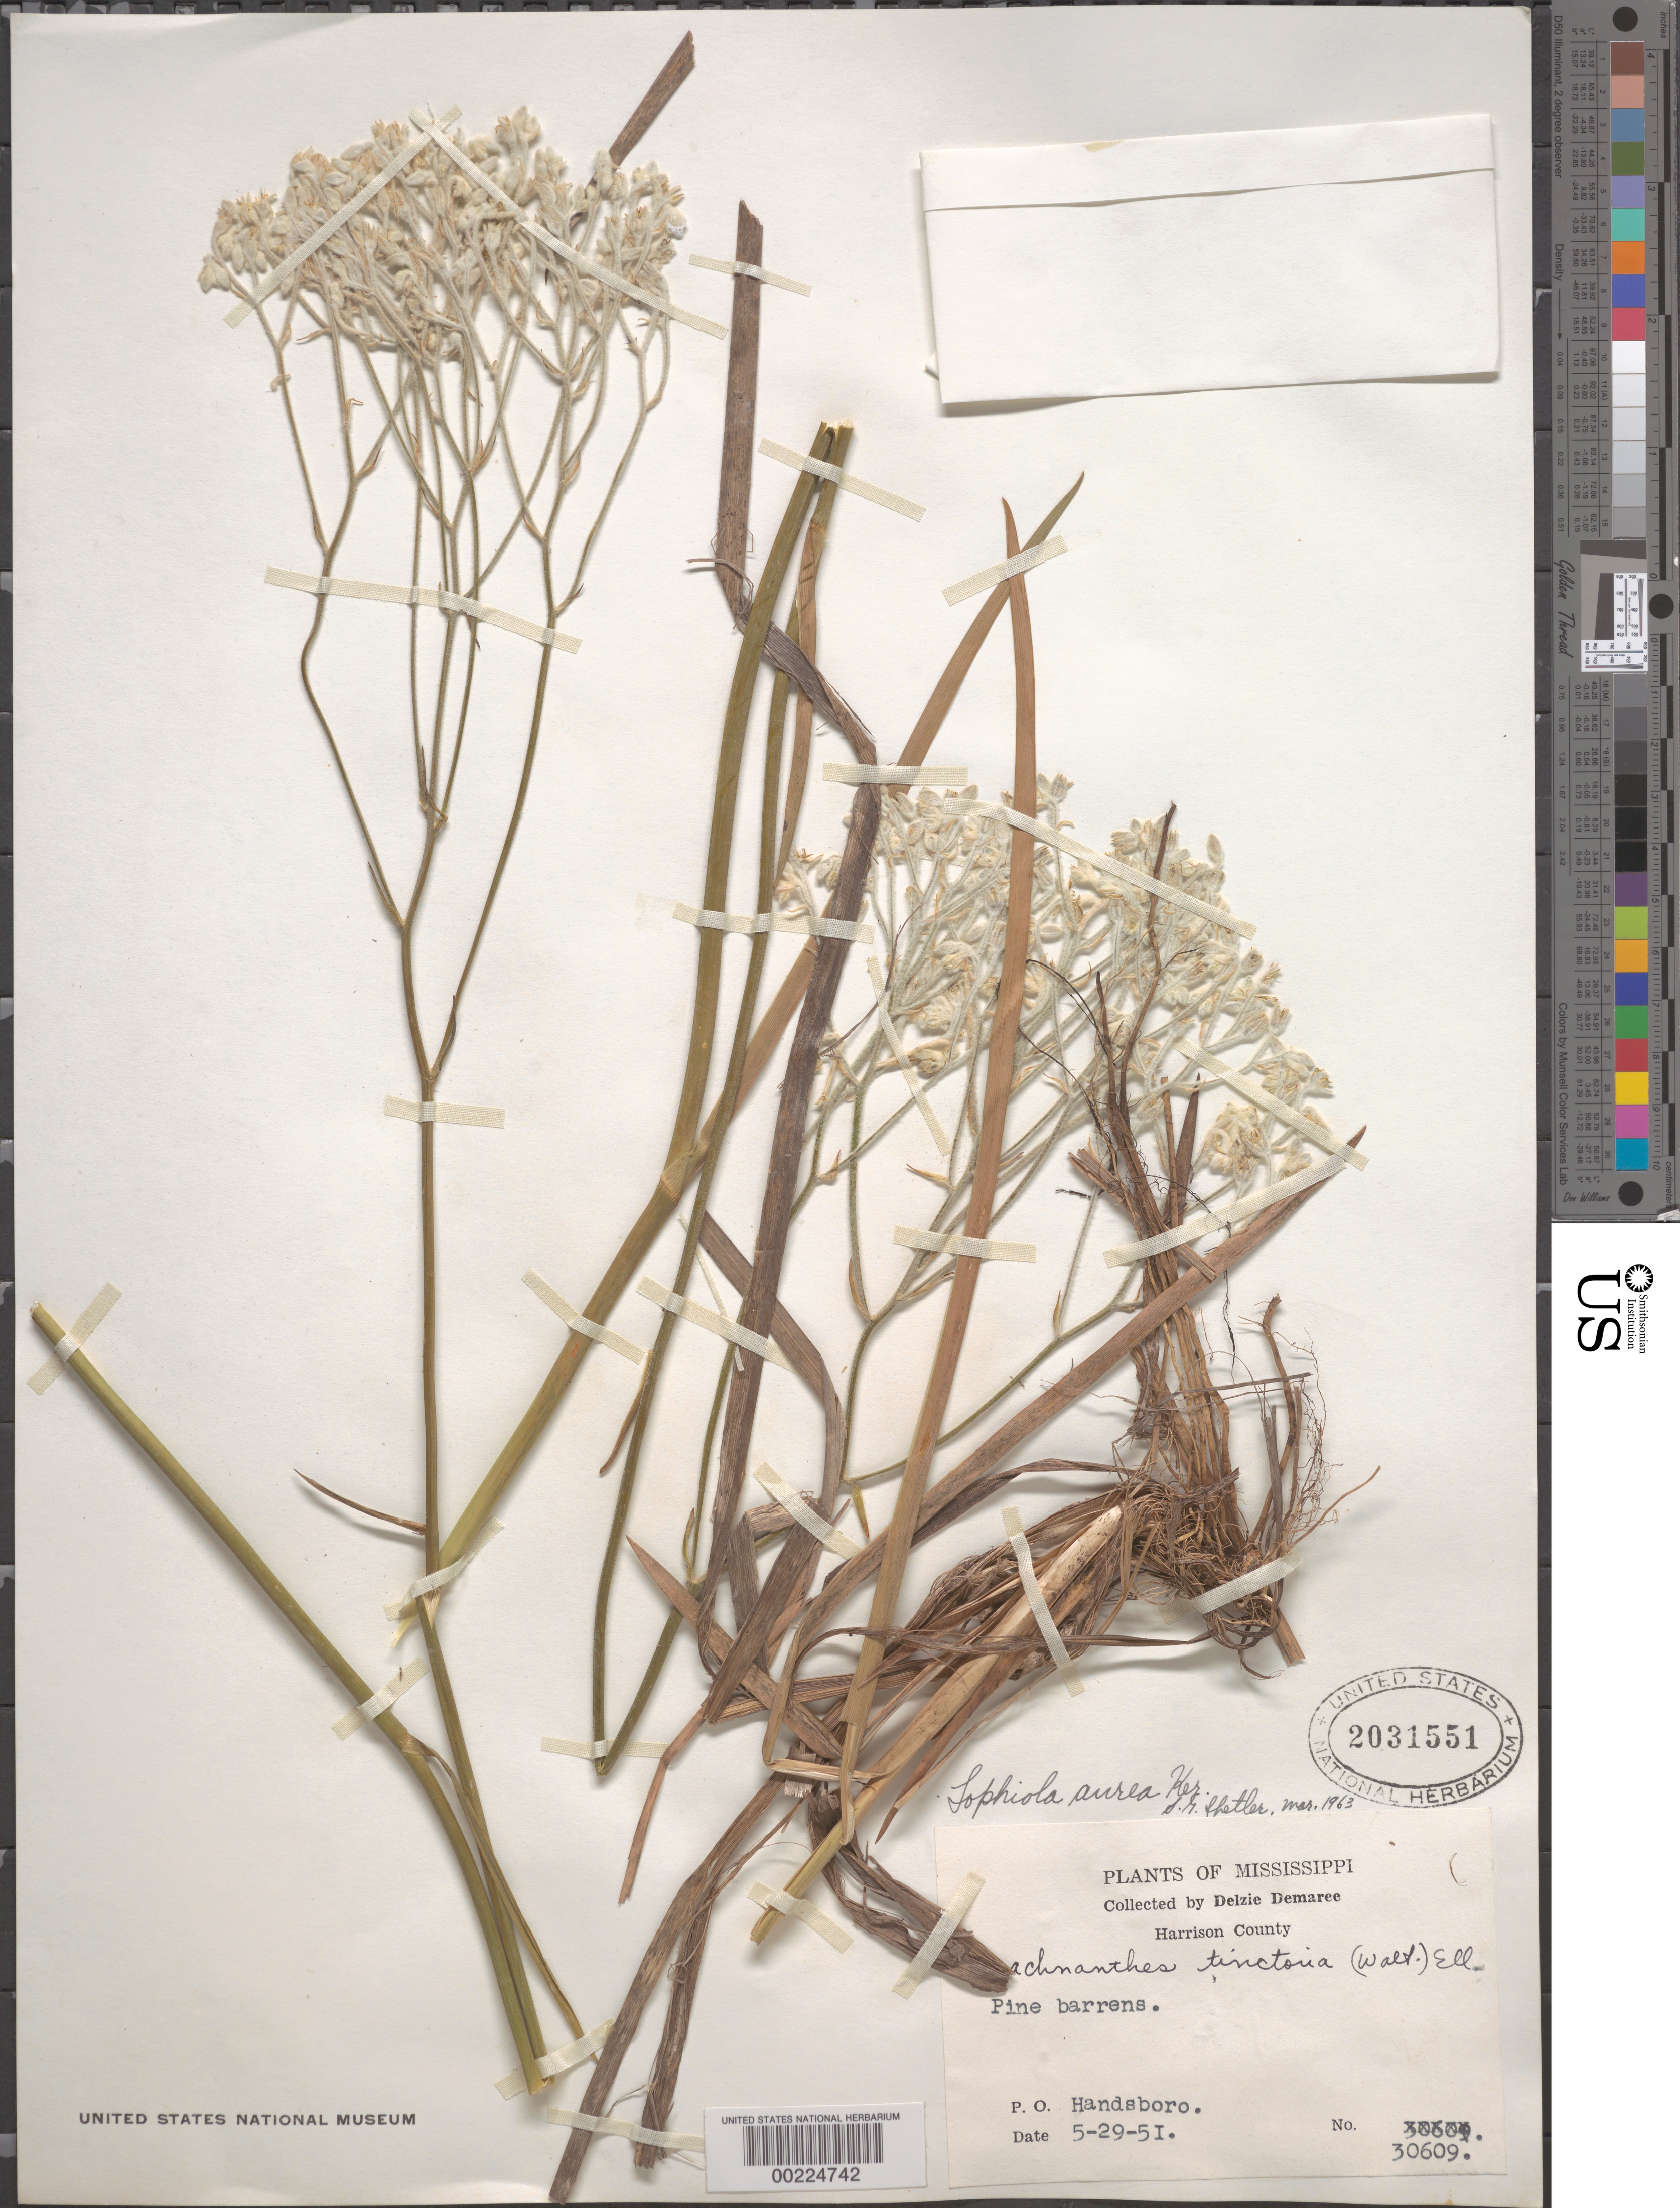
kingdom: Plantae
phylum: Tracheophyta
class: Liliopsida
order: Dioscoreales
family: Nartheciaceae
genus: Lophiola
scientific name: Lophiola aurea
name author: Ker Gawl.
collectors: D. Demaree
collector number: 30609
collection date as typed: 29 May 1951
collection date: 1951-05-29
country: United States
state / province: Mississippi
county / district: Harrison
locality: Handsboro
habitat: Pine barrens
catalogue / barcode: US 2031551